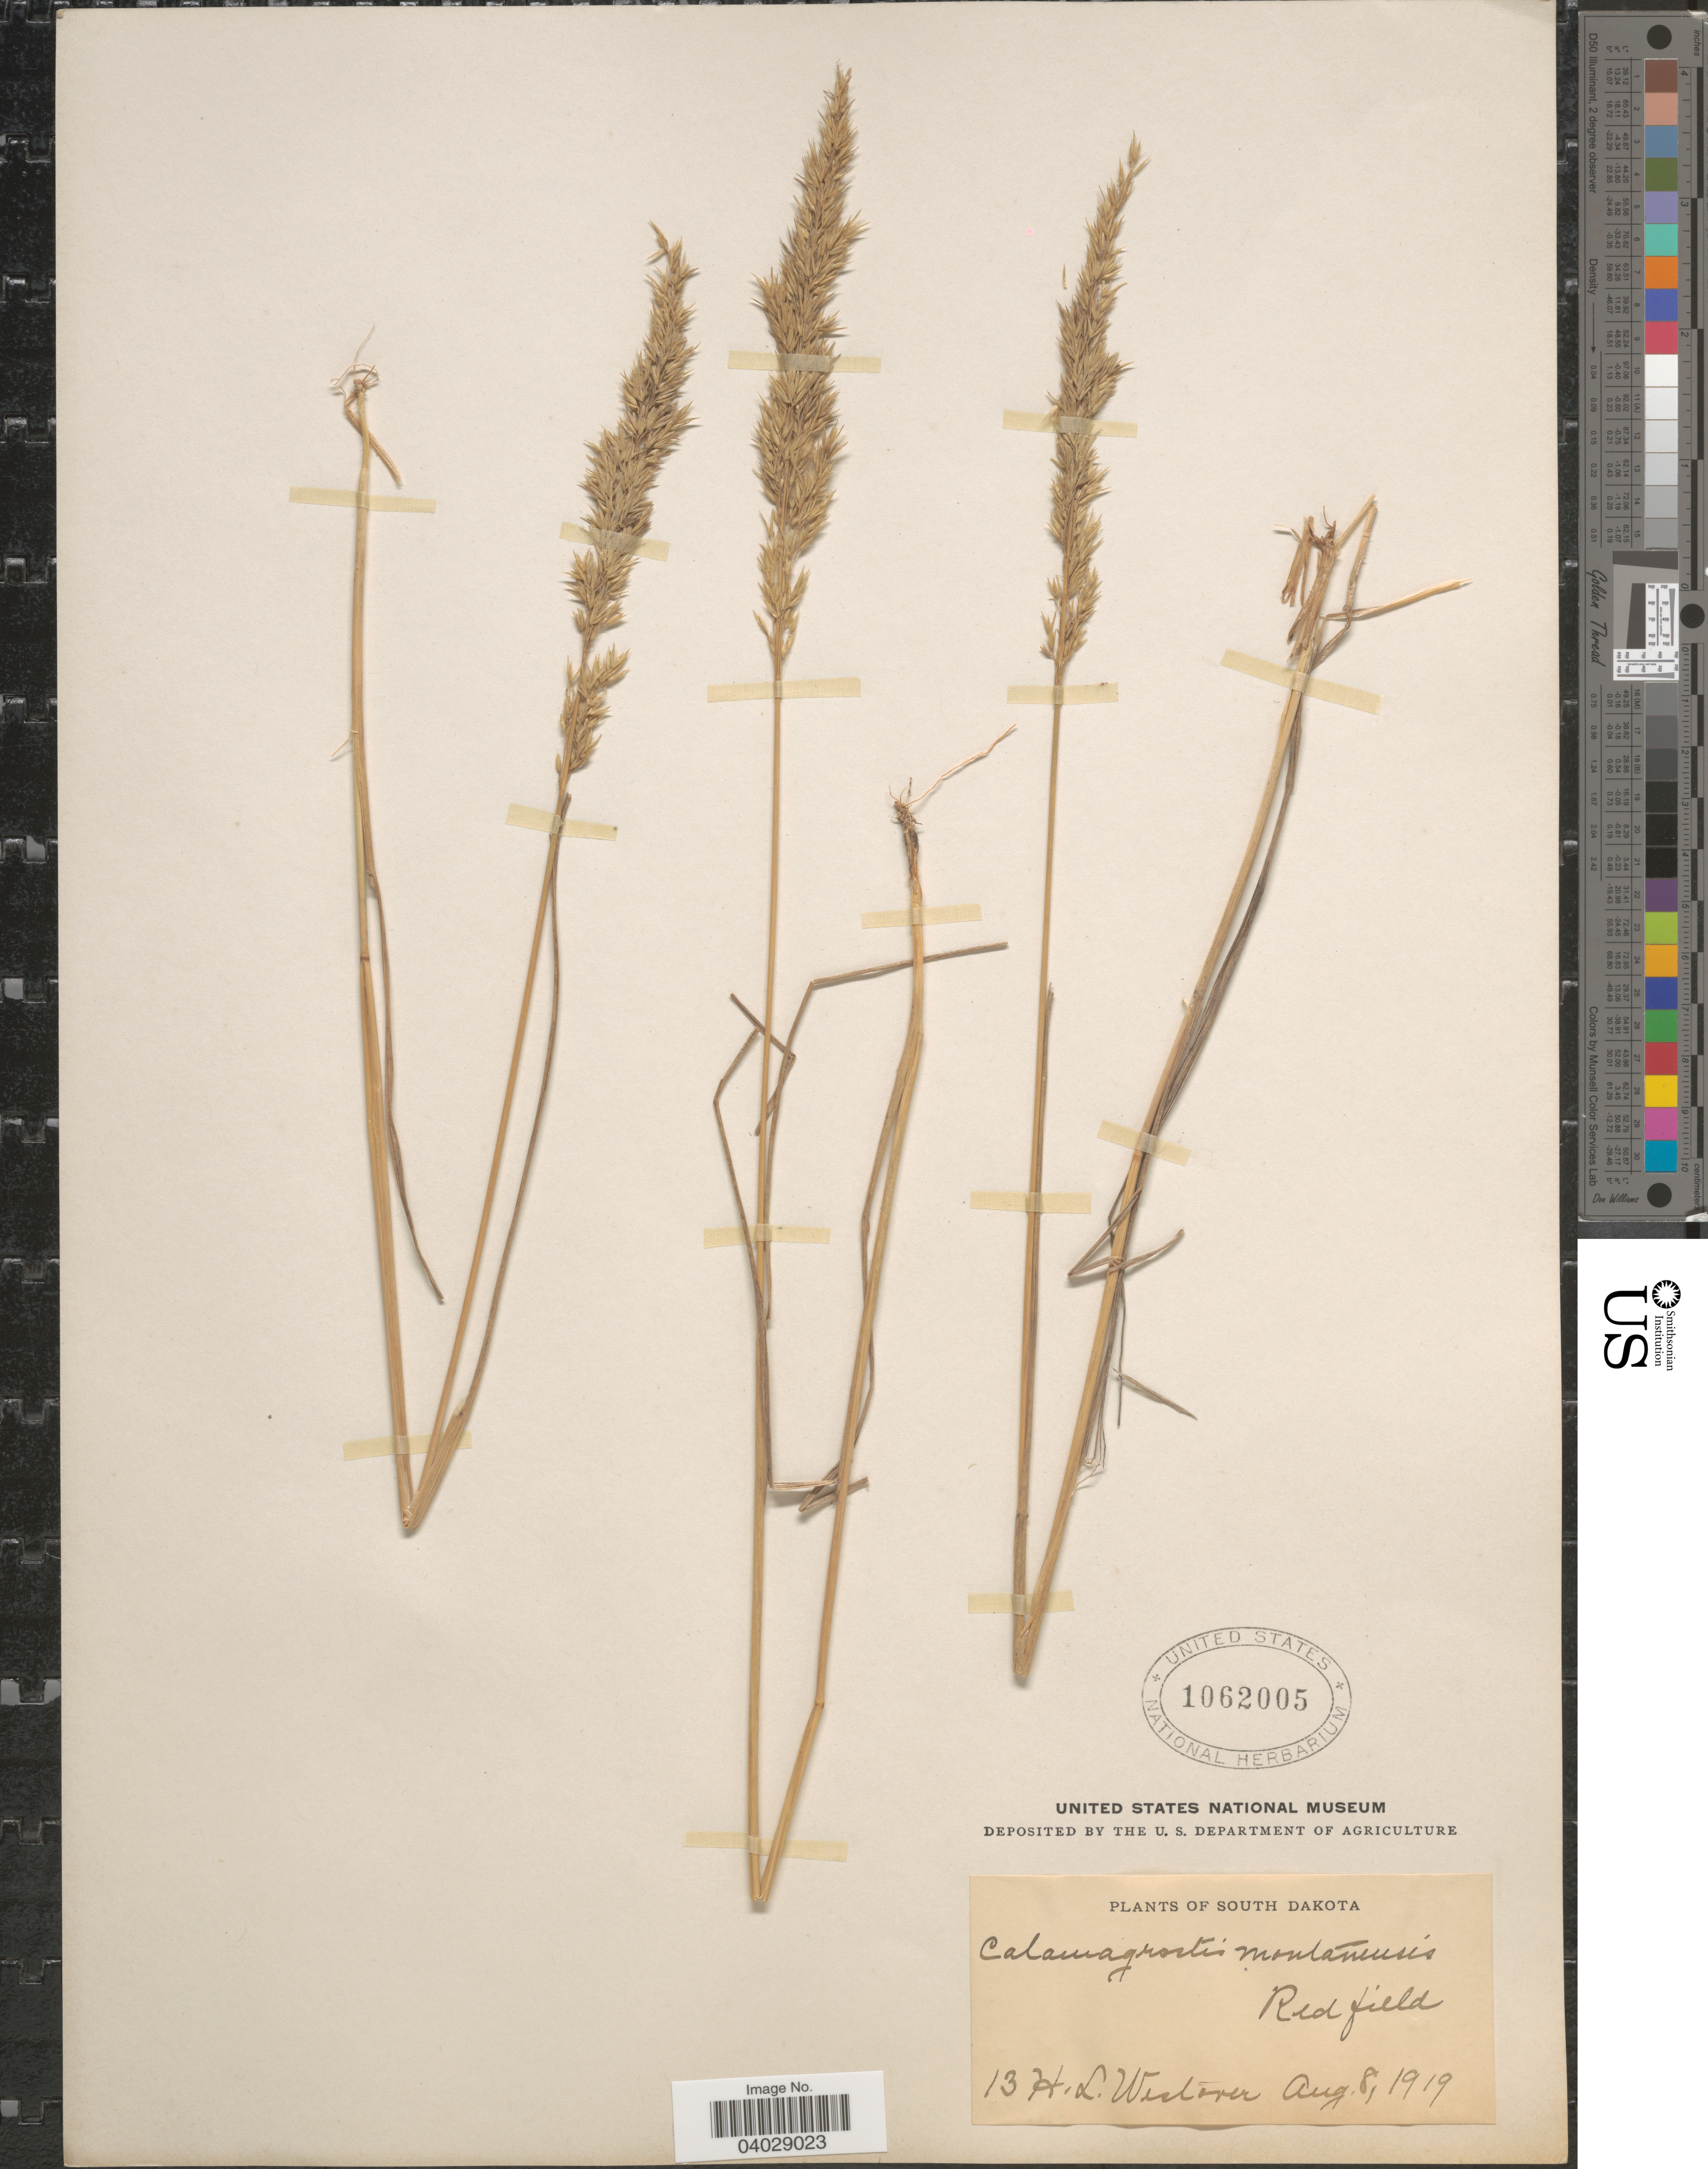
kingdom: Plantae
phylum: Tracheophyta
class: Liliopsida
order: Poales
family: Poaceae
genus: Calamagrostis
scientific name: Calamagrostis montanensis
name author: Scribn. ex Vasey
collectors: H. Westover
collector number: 13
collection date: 1919-08-08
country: United States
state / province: South Dakota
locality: Red field.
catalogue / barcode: US 1062005